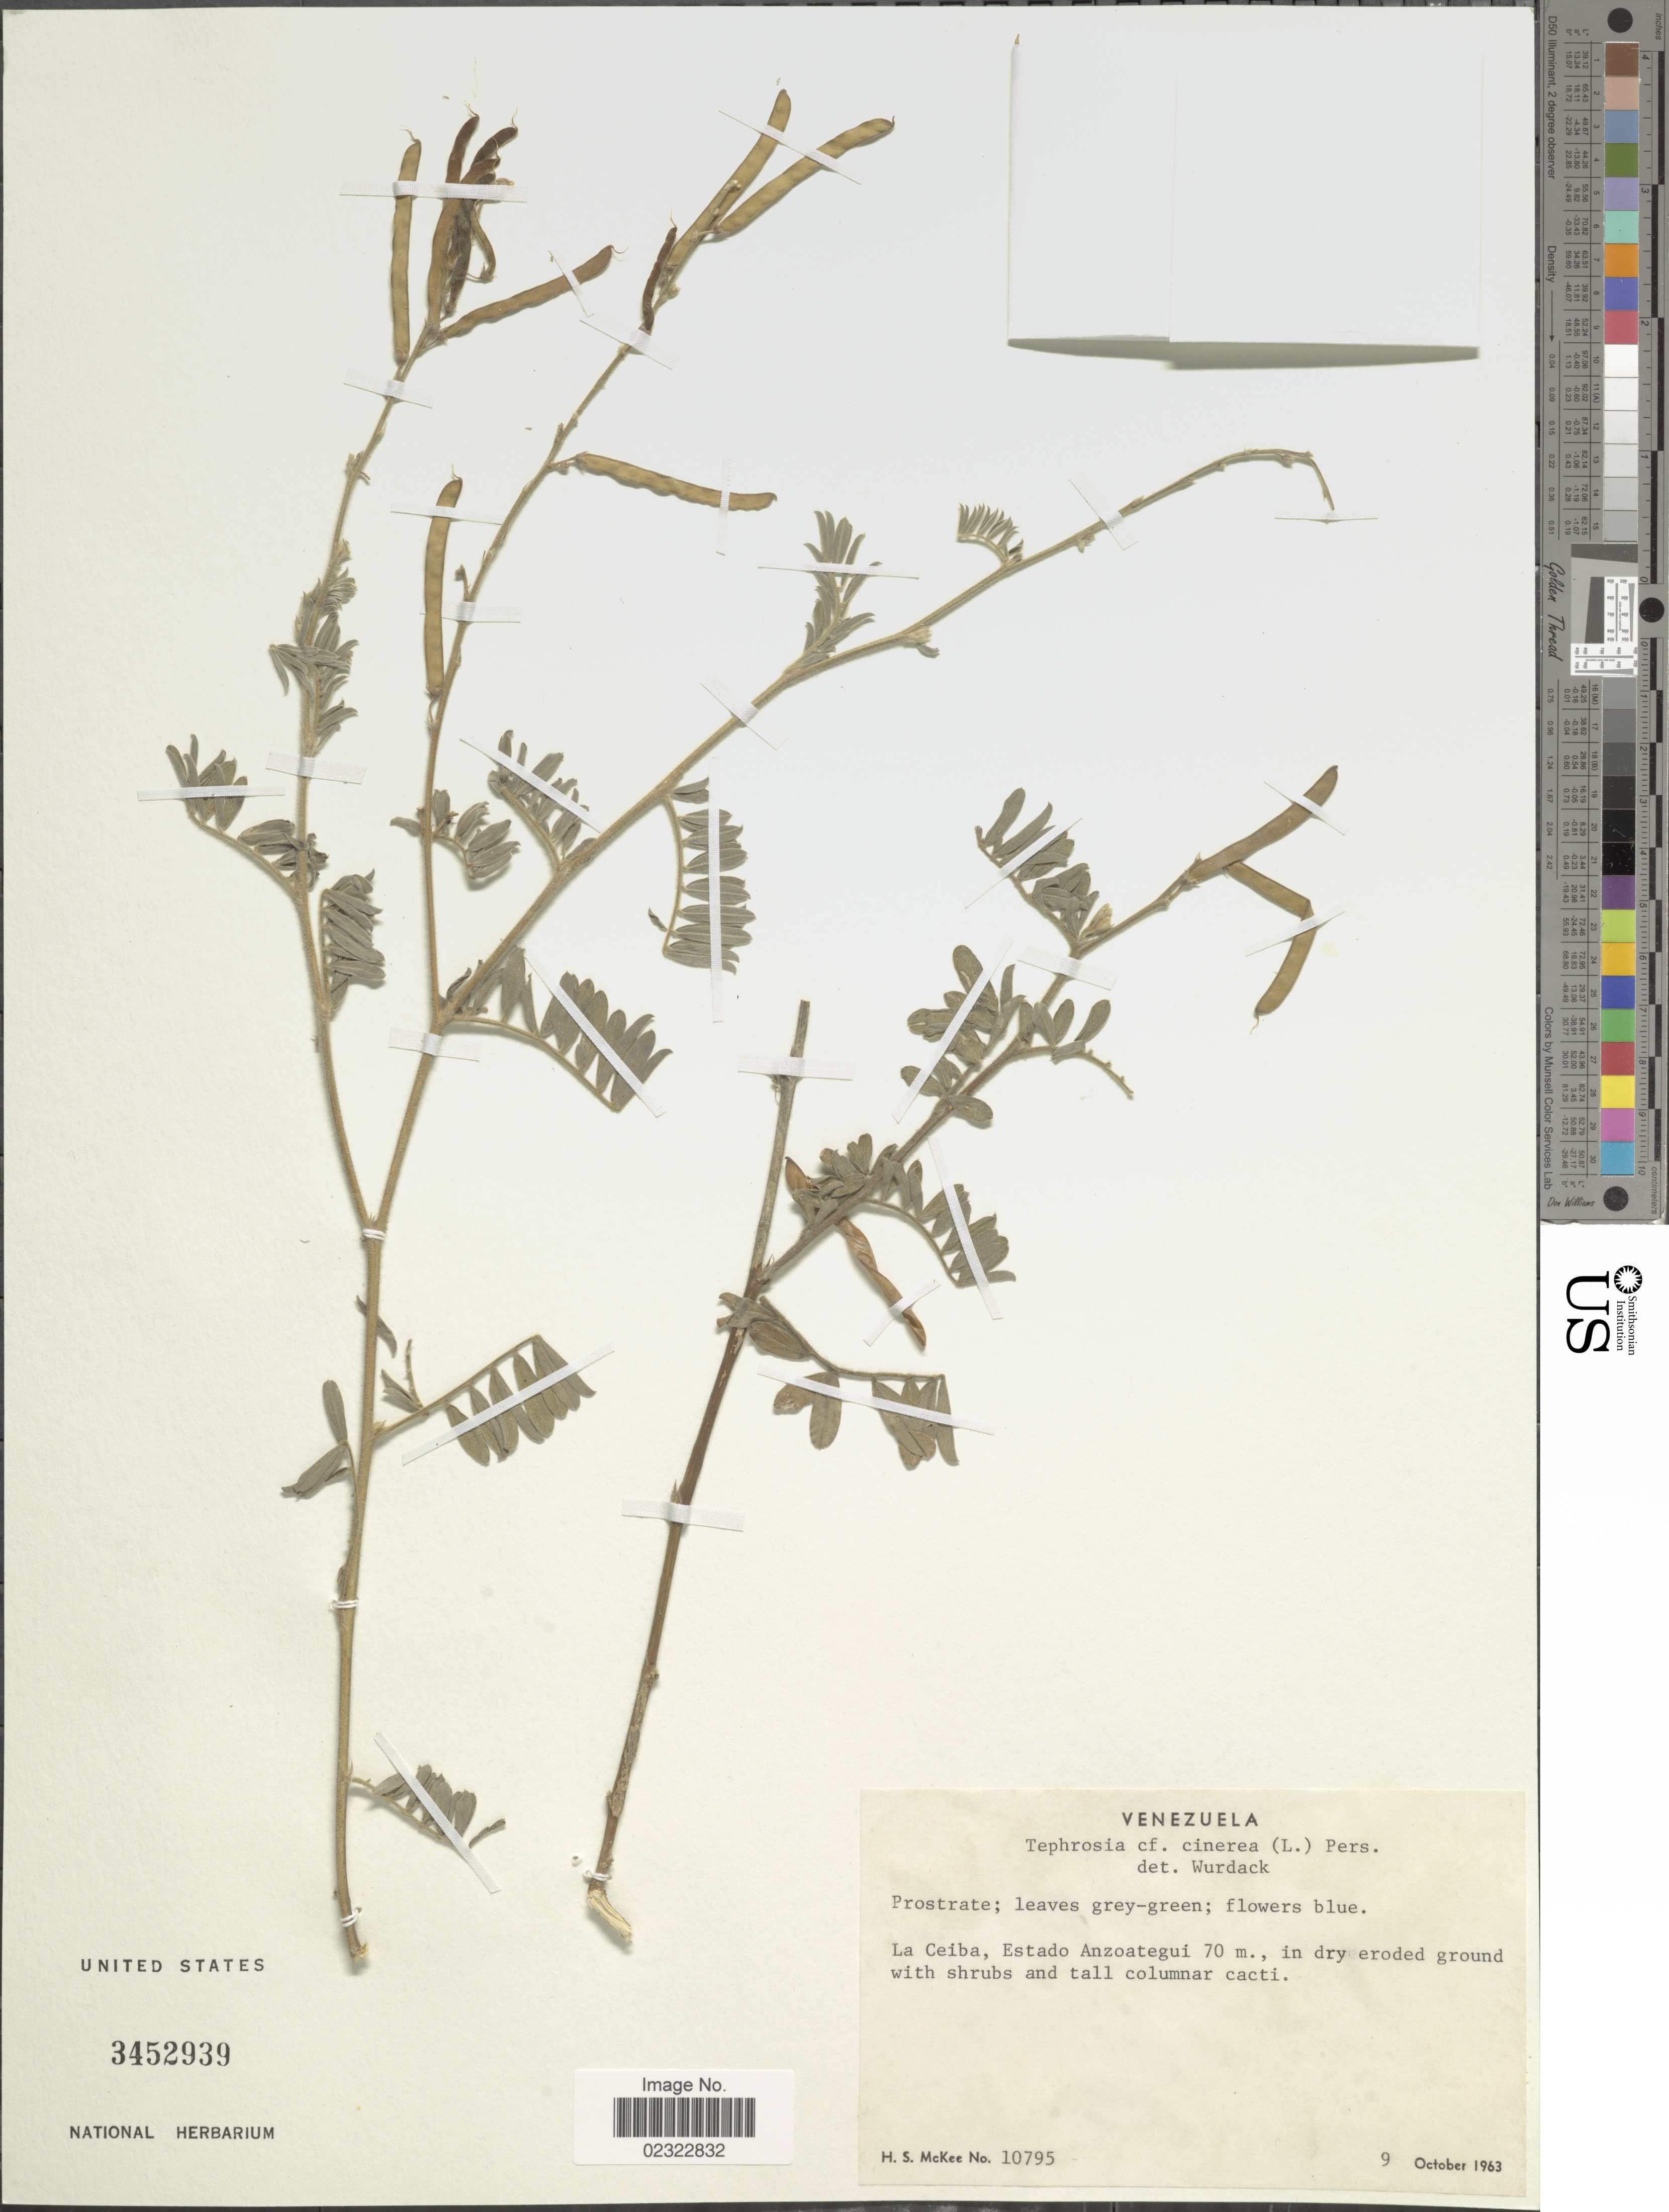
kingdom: Plantae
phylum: Tracheophyta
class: Magnoliopsida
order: Fabales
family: Fabaceae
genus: Tephrosia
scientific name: Tephrosia cinerea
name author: (L.) Pers.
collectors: H. S. McKee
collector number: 10795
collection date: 1963-10-09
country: Venezuela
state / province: Anzoategui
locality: La Ceiba, Estado Anzoategui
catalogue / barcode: US 3452939